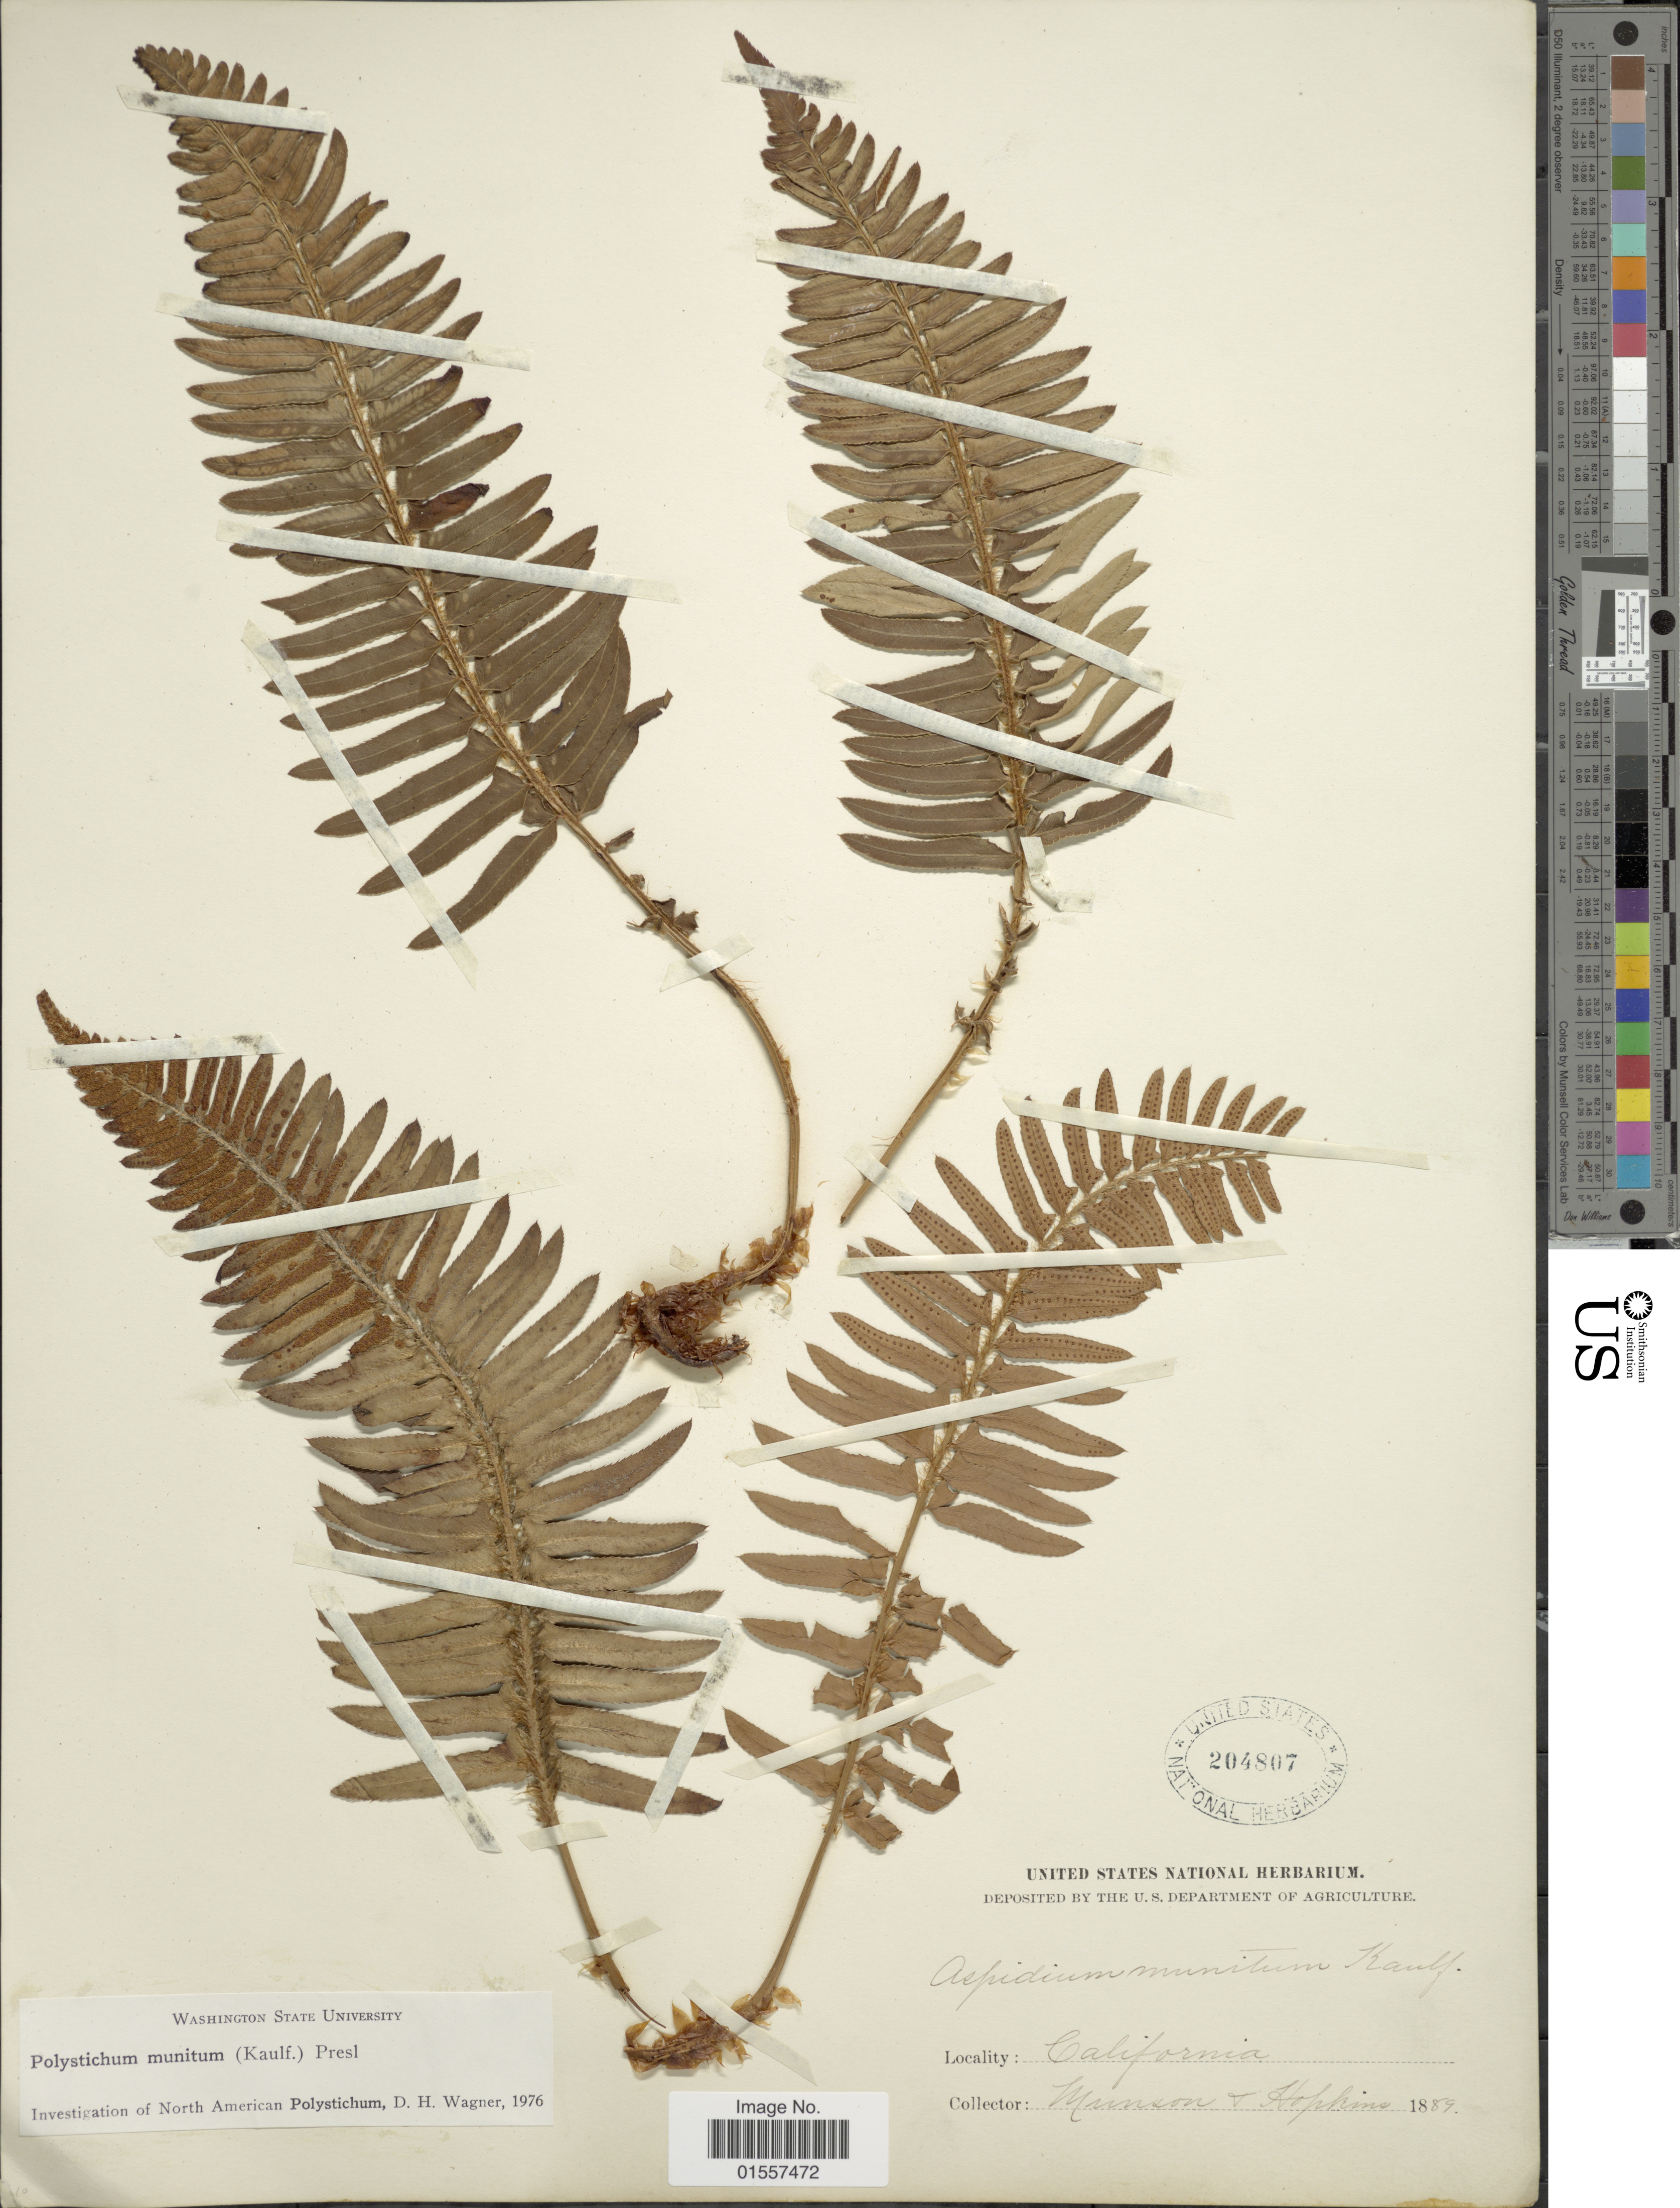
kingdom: Plantae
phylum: Tracheophyta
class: Polypodiopsida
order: Polypodiales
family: Dryopteridaceae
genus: Polystichum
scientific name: Polystichum munitum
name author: (Kaulf.) C. Presl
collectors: -. Munson & -- Hopkins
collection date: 1889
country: United States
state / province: California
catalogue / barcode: US 204807